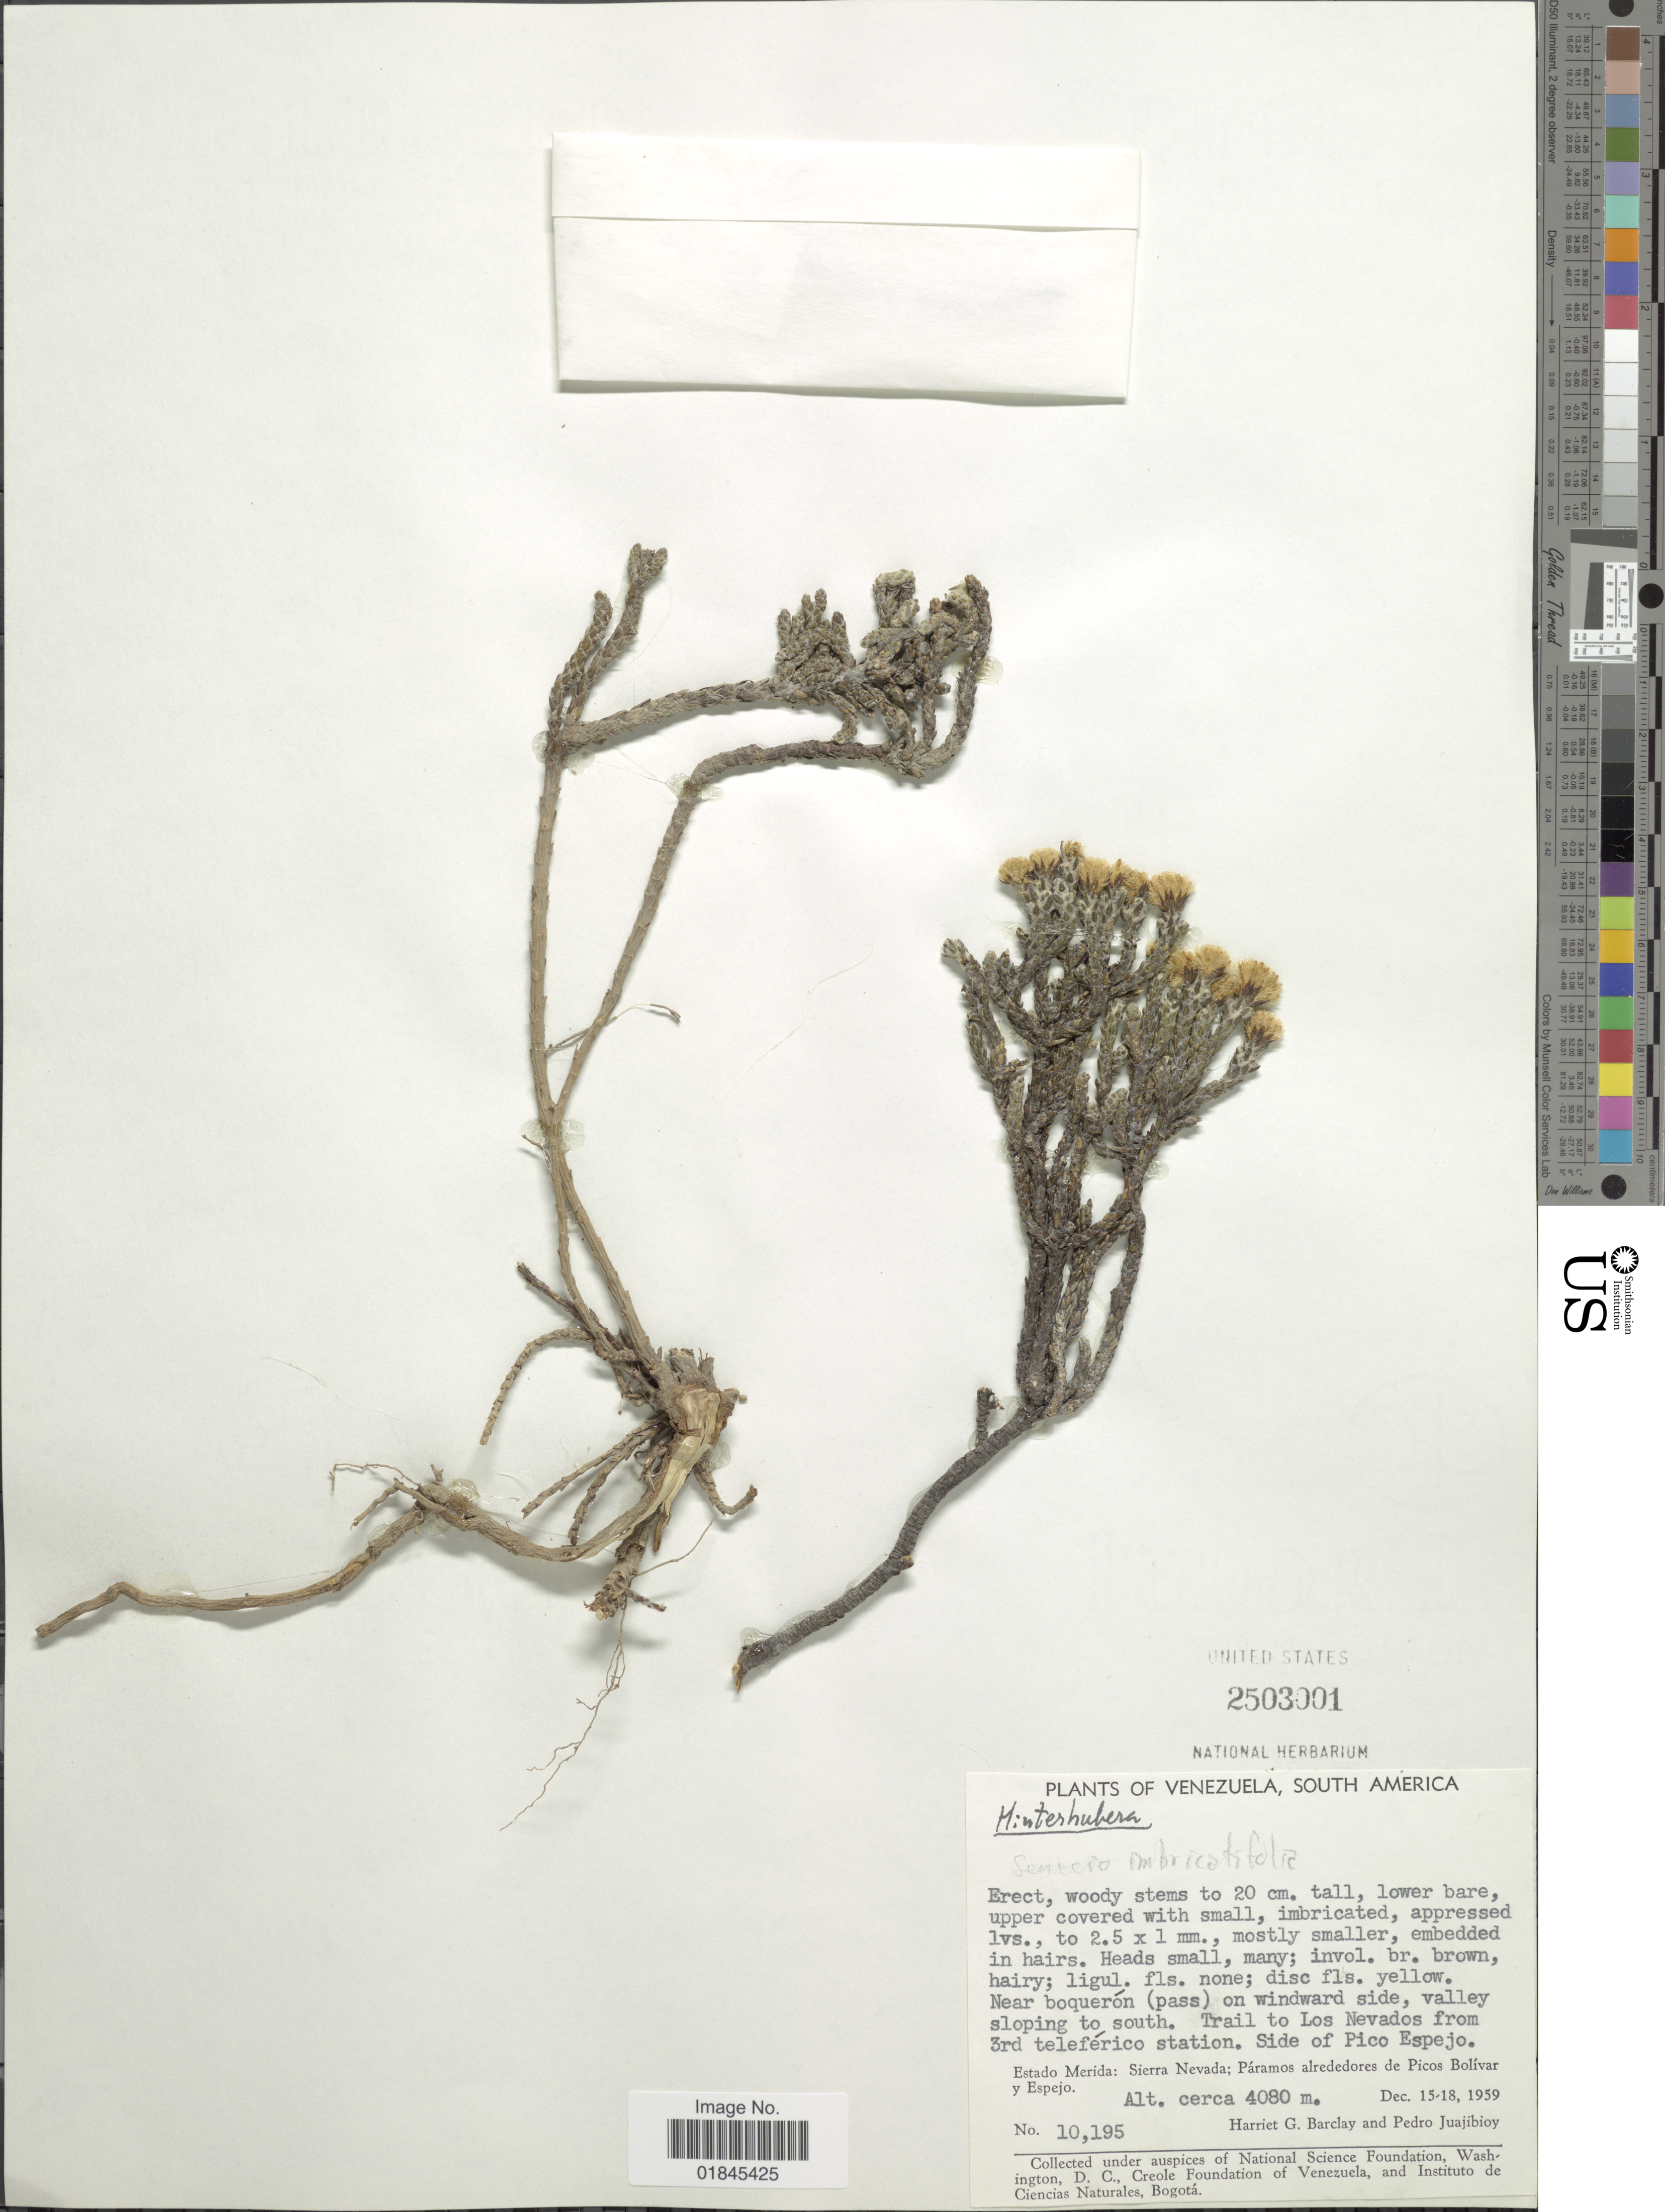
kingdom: Plantae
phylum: Tracheophyta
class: Magnoliopsida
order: Asterales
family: Asteraceae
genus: Pentacalia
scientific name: Pentacalia imbricatifolia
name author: (Sch. Bip. ex Wedd.) Cuatrec.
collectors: H. G. Barclay & P. Juajibioy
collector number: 10195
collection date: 1959-12-15/1959-12-18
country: Venezuela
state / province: Mérida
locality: Trail to Los Nevados from 3rd teleférico station. Side of Pico Espejo. Estado Merida: Sierra Nevada; Páramos alrededores de Picos Bolívar y Espejo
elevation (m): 4080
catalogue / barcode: US 2503001